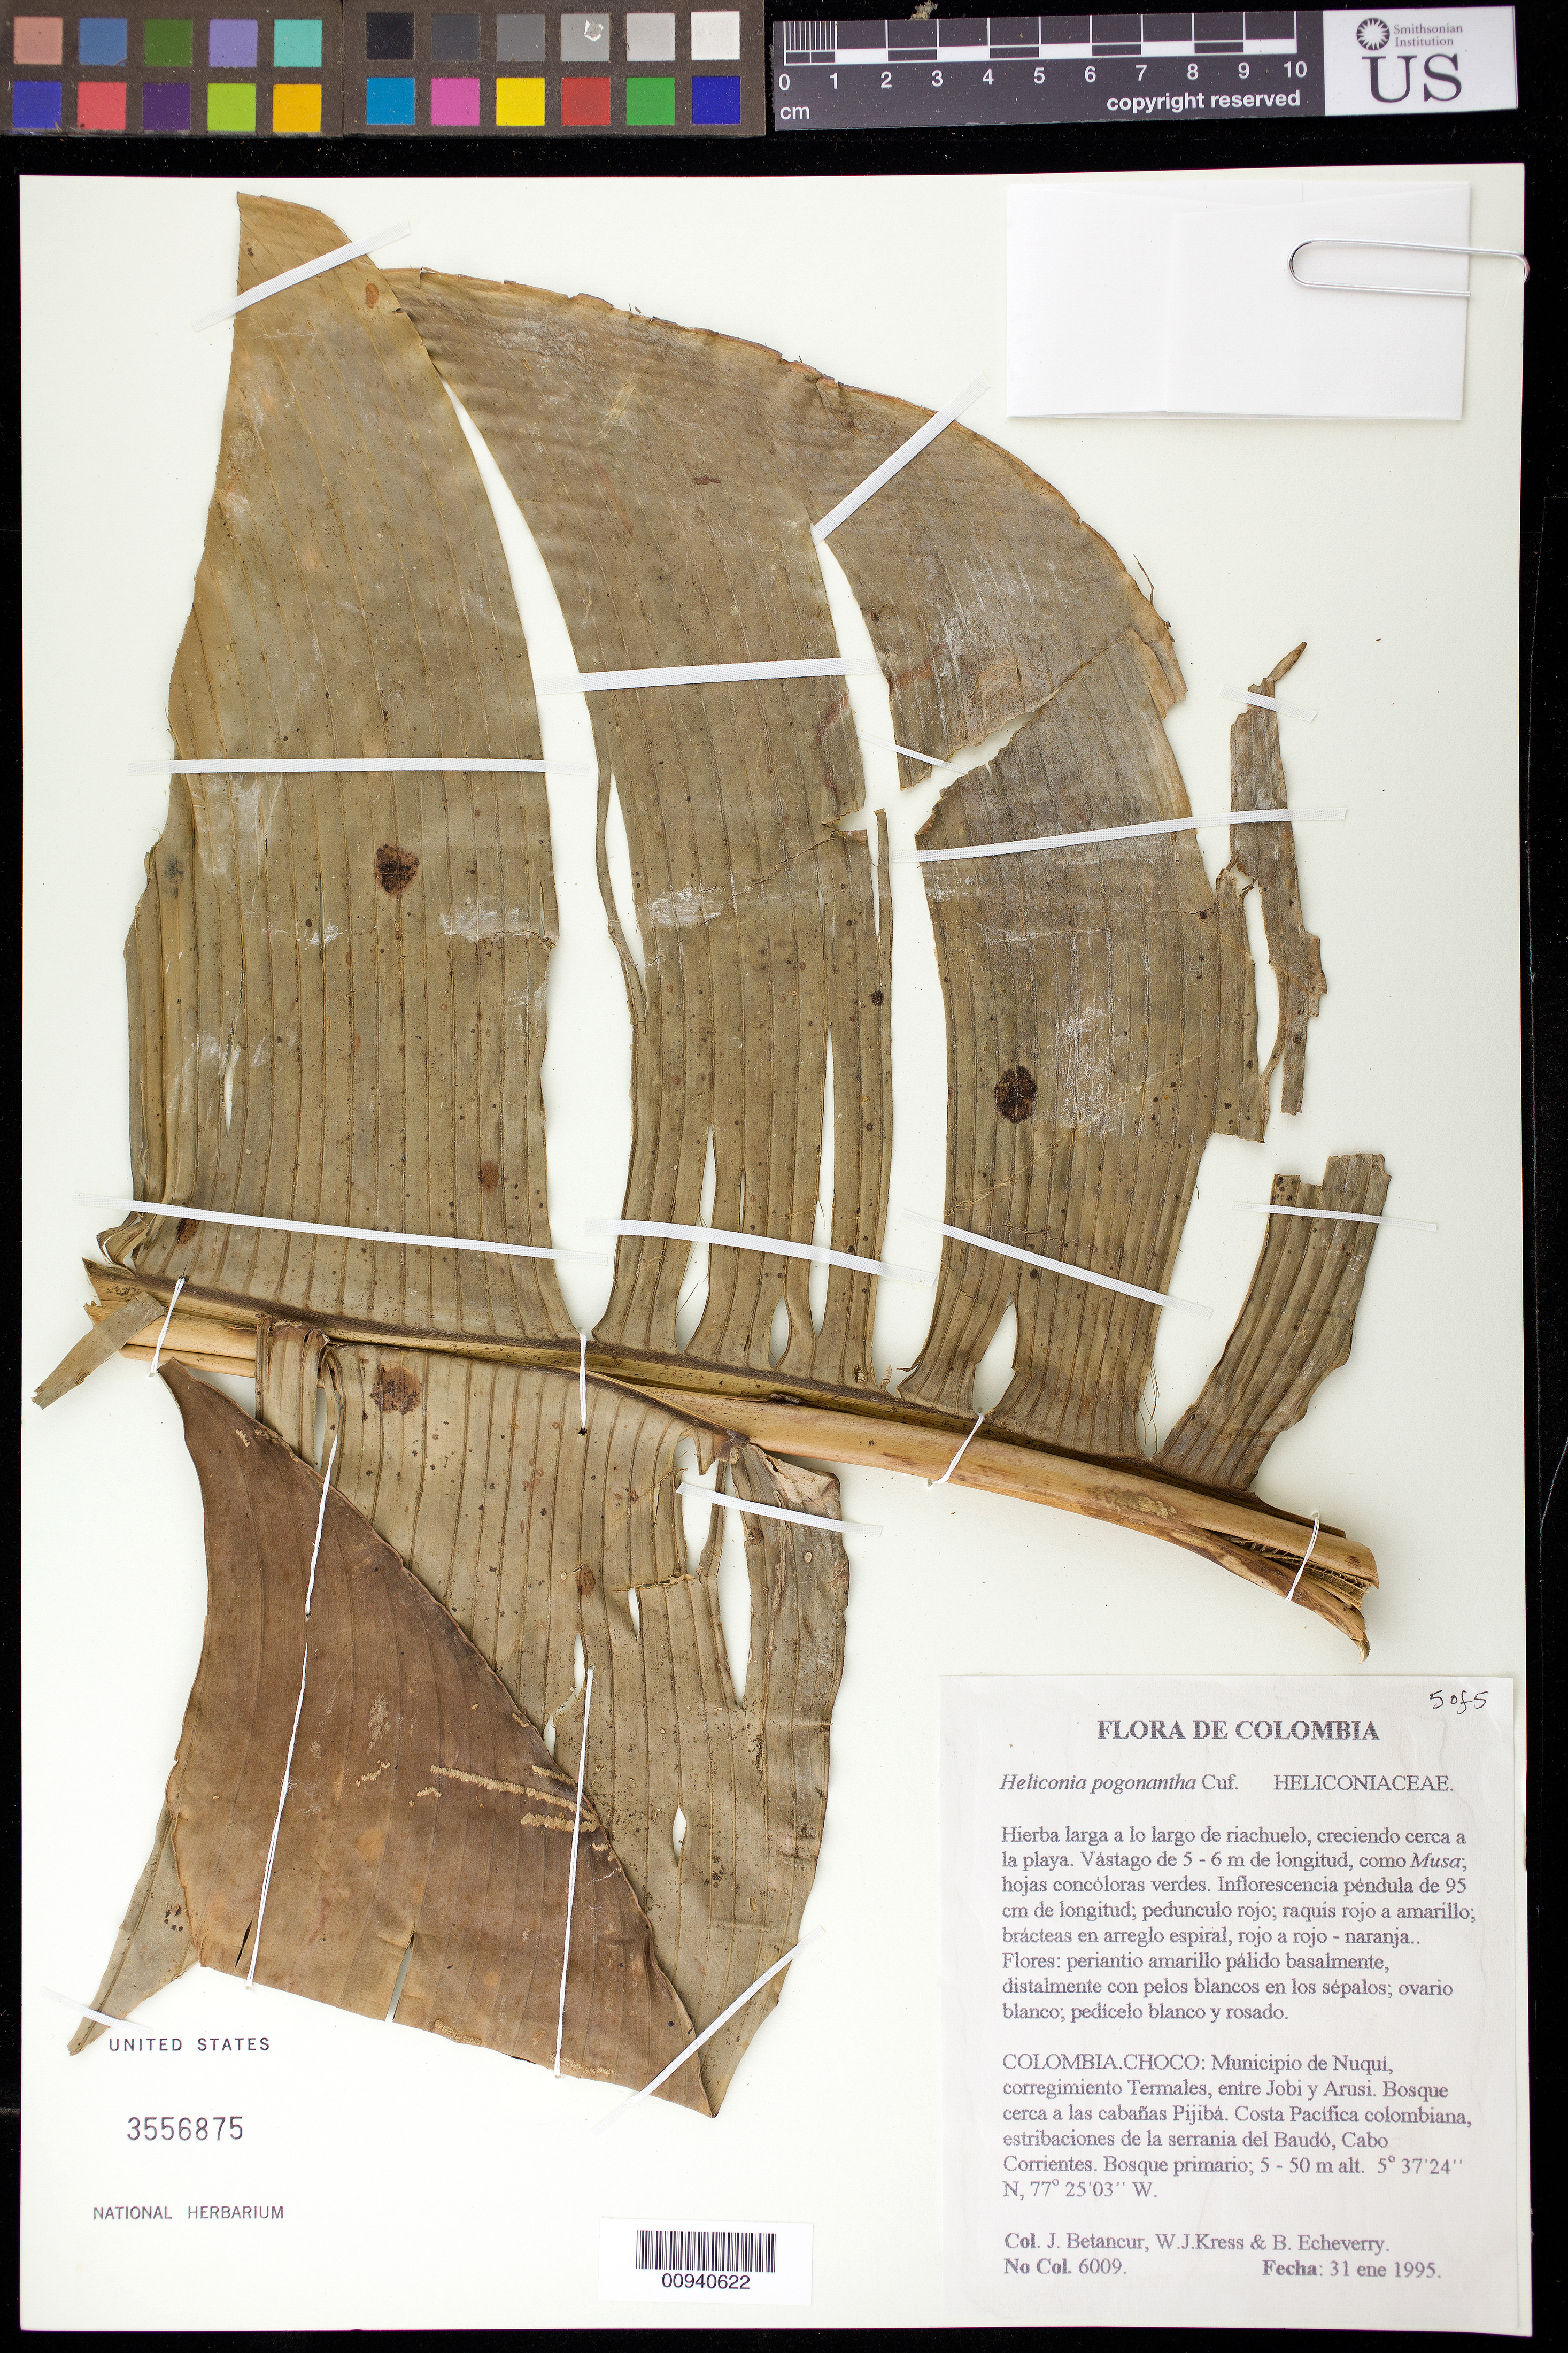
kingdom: Plantae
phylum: Tracheophyta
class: Liliopsida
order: Zingiberales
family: Heliconiaceae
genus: Heliconia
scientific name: Heliconia pogonantha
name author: Cufod.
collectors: J. C. Betancur, W. J. Kress & B. Echeverry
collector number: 6009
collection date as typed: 31 Jan 1995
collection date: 1995-01-31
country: Colombia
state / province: Chocó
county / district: Nuqui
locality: Cabanas Pijiba, between Jobi and Arusi.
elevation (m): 5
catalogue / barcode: US 3556875